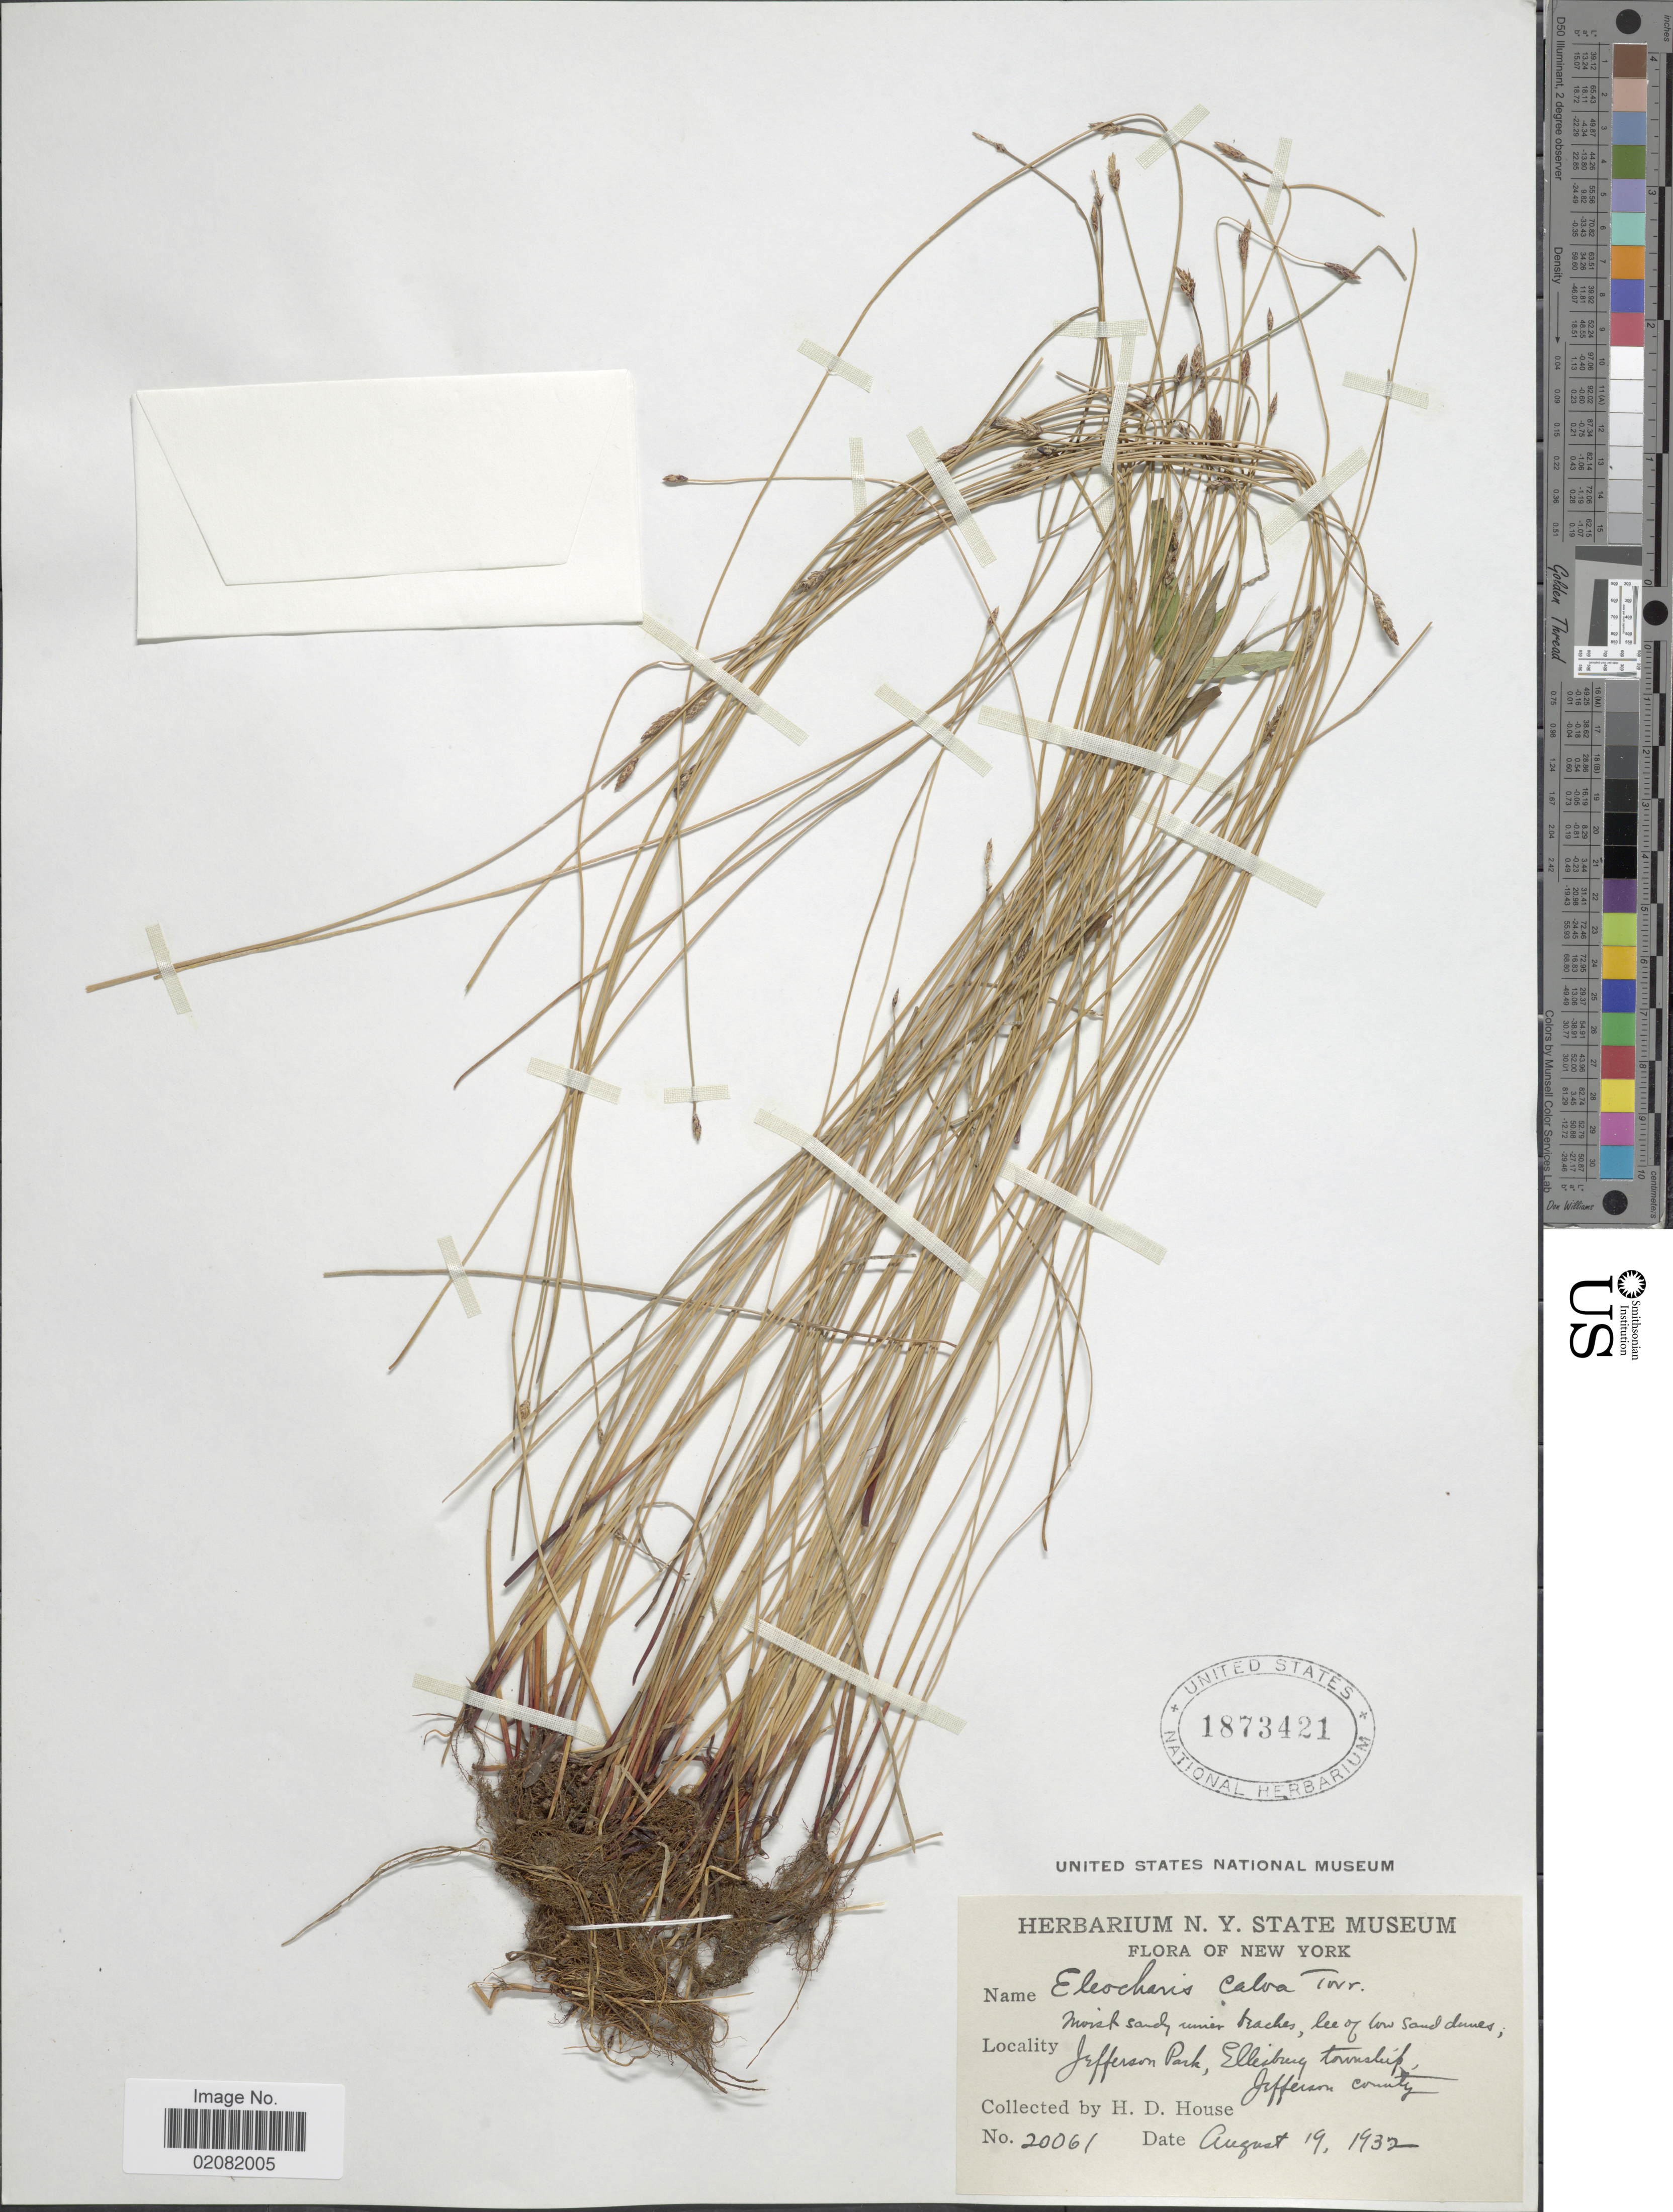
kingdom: Plantae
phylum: Tracheophyta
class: Liliopsida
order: Poales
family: Cyperaceae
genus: Eleocharis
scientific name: Eleocharis erythropoda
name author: Steud.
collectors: H. D. House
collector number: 20061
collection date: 1932-08-19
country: United States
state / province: New York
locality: Jefferson Park, Ellisburg township, Jefferson County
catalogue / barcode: US 1873421